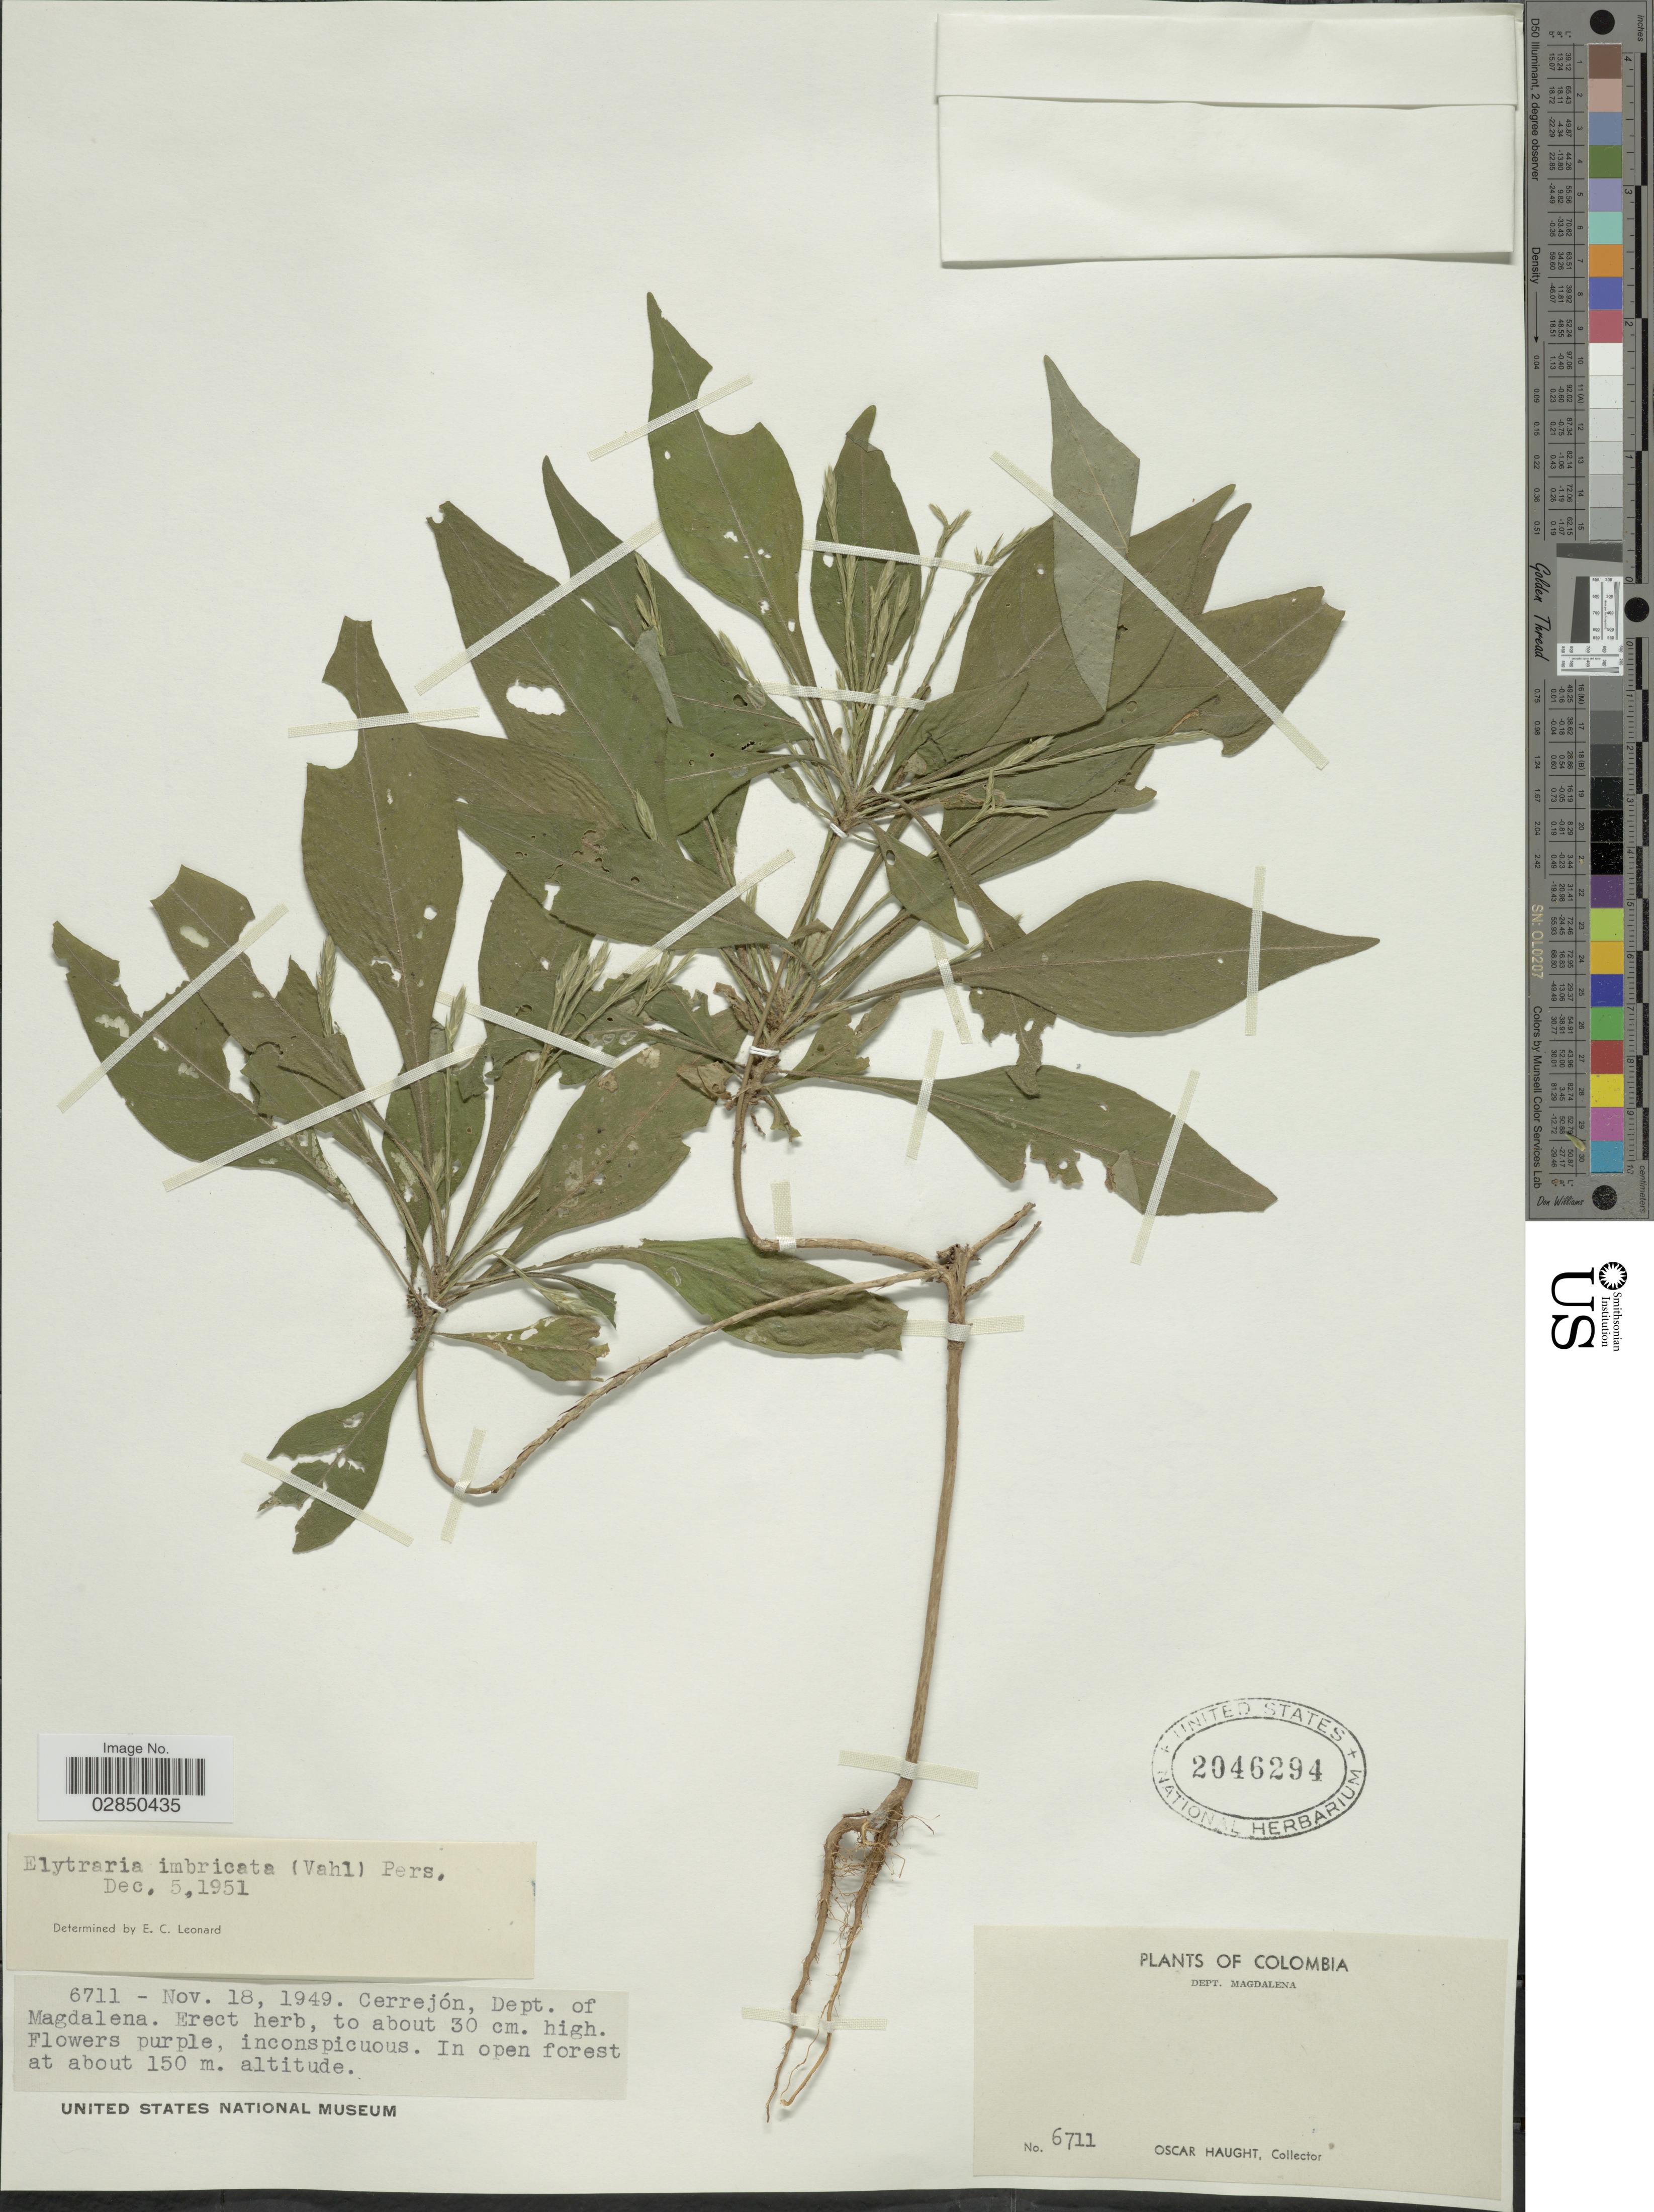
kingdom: Plantae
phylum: Tracheophyta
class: Magnoliopsida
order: Lamiales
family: Acanthaceae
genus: Elytraria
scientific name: Elytraria imbricata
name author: (Vahl) Pers.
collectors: O. Haught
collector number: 6711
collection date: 1949-11-18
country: Colombia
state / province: Magdalena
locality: Cerrejón, Dept. of Magdalena.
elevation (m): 150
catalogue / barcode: US 2046294